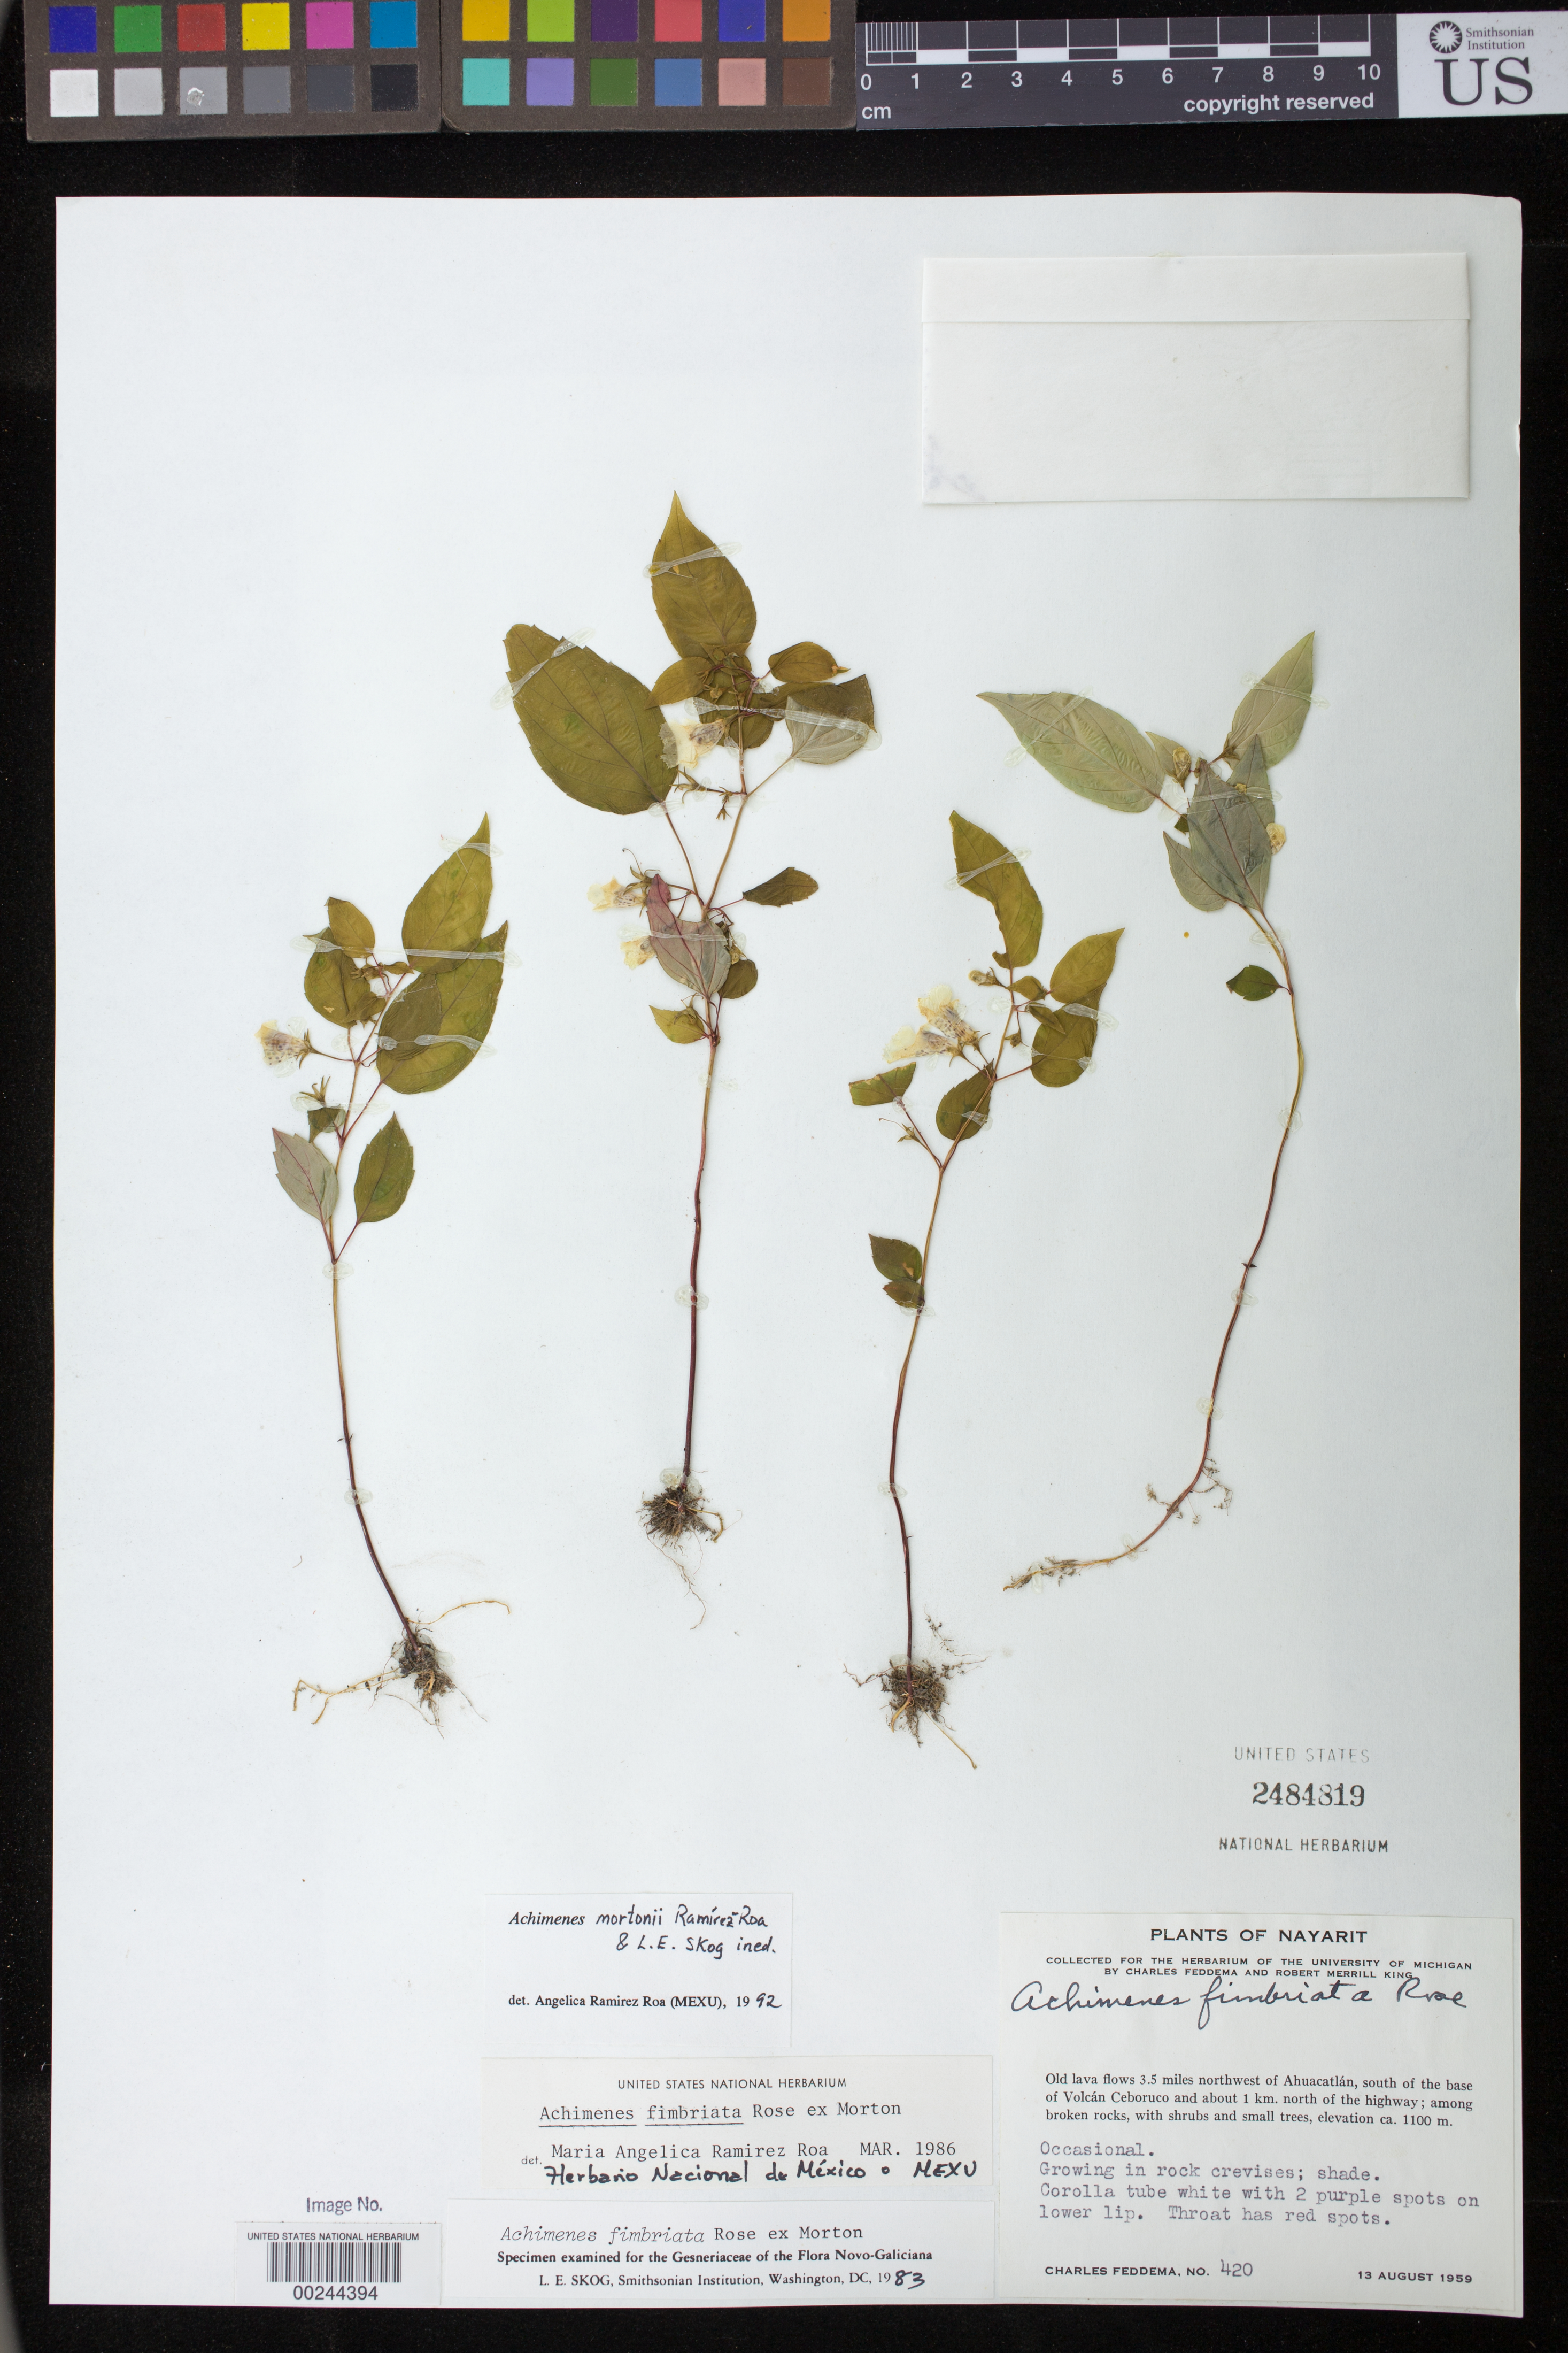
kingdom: Plantae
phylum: Tracheophyta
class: Magnoliopsida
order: Lamiales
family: Gesneriaceae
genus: Achimenes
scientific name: Achimenes fimbriata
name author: Rose ex C.V. Morton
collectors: C. Feddema & R. M. King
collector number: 420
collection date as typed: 13 Aug 1959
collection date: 1959-08-13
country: Mexico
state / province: Nayarit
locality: Old lava flows 3.5 mi NW of Ahuacatlan, S of the base of Volcan Ceboruco and about 1 km N of the highway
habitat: Occasional, growing in rock crevices, shade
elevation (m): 1100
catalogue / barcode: US 2484819